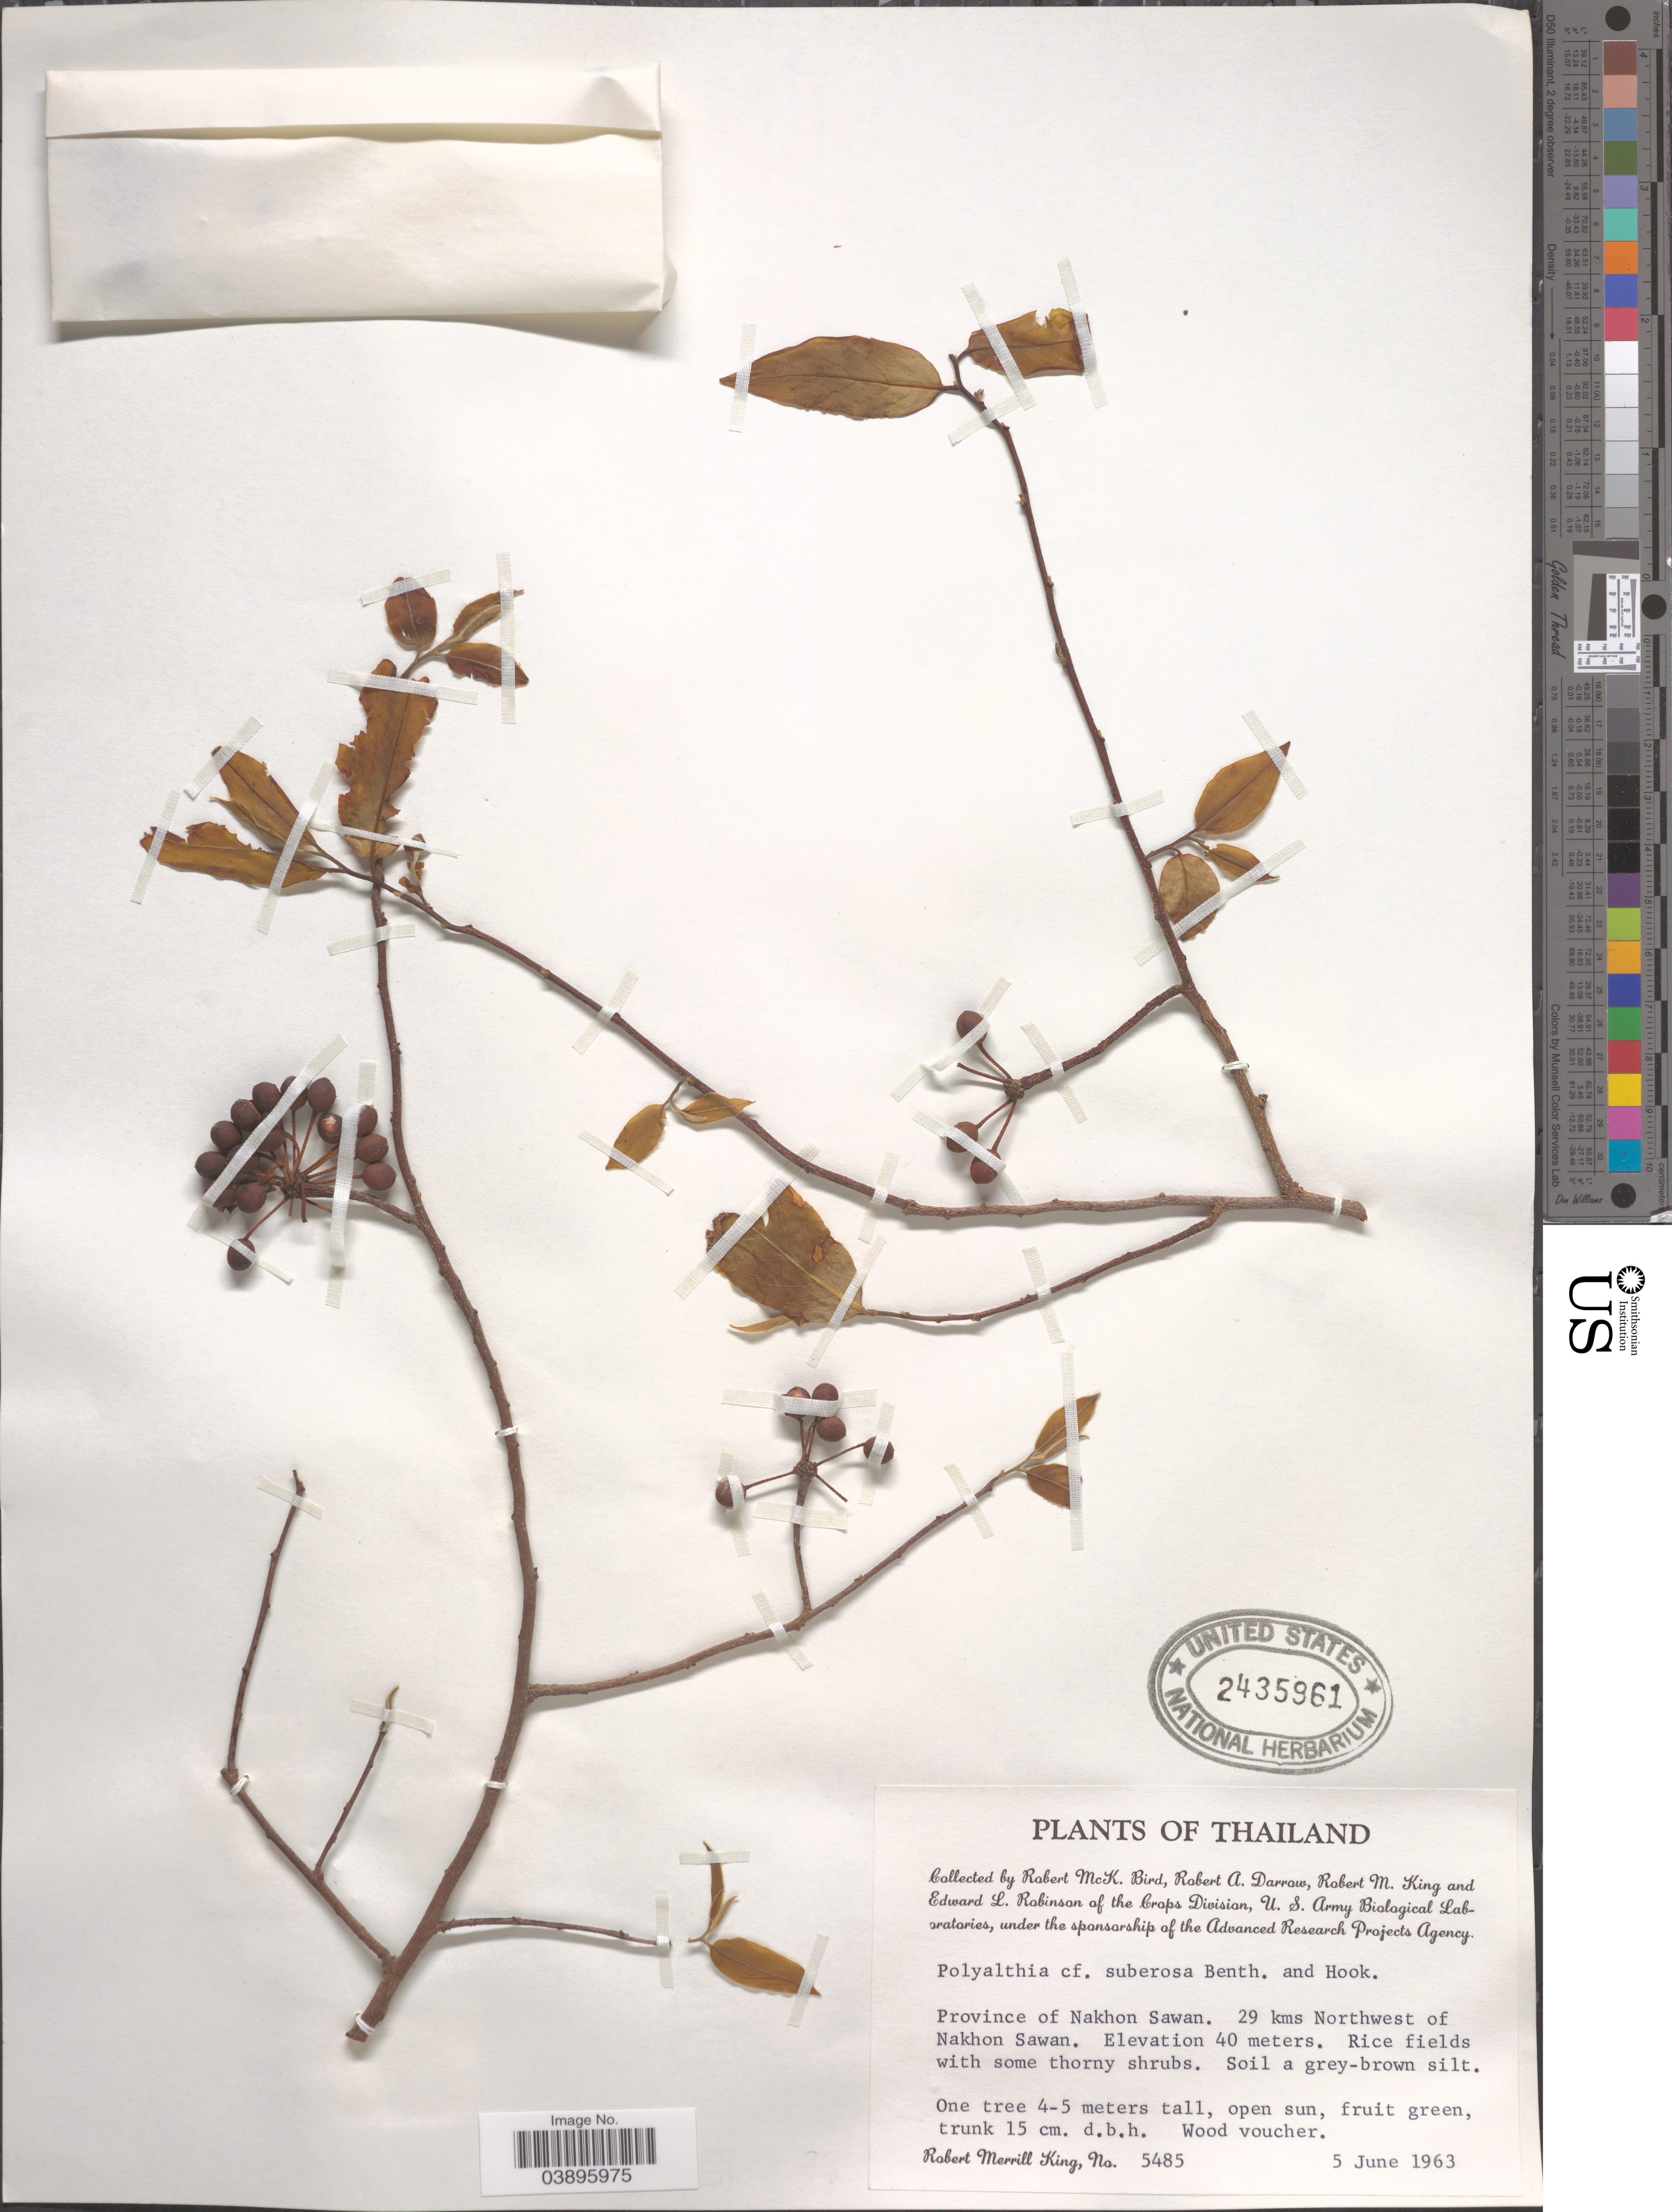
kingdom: Plantae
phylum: Tracheophyta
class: Magnoliopsida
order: Magnoliales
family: Annonaceae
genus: Polyalthia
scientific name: Polyalthia suberosa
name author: (Roxb.) Thwaites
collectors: R. M. King, R. M. Bird, R. A. Darrow & E. L. Robinson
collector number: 5485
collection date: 1963-06-05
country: Thailand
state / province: Nakhon Sawan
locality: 29 kms Northwest of Nakhon Sawan.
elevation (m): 40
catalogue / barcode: US 2435961